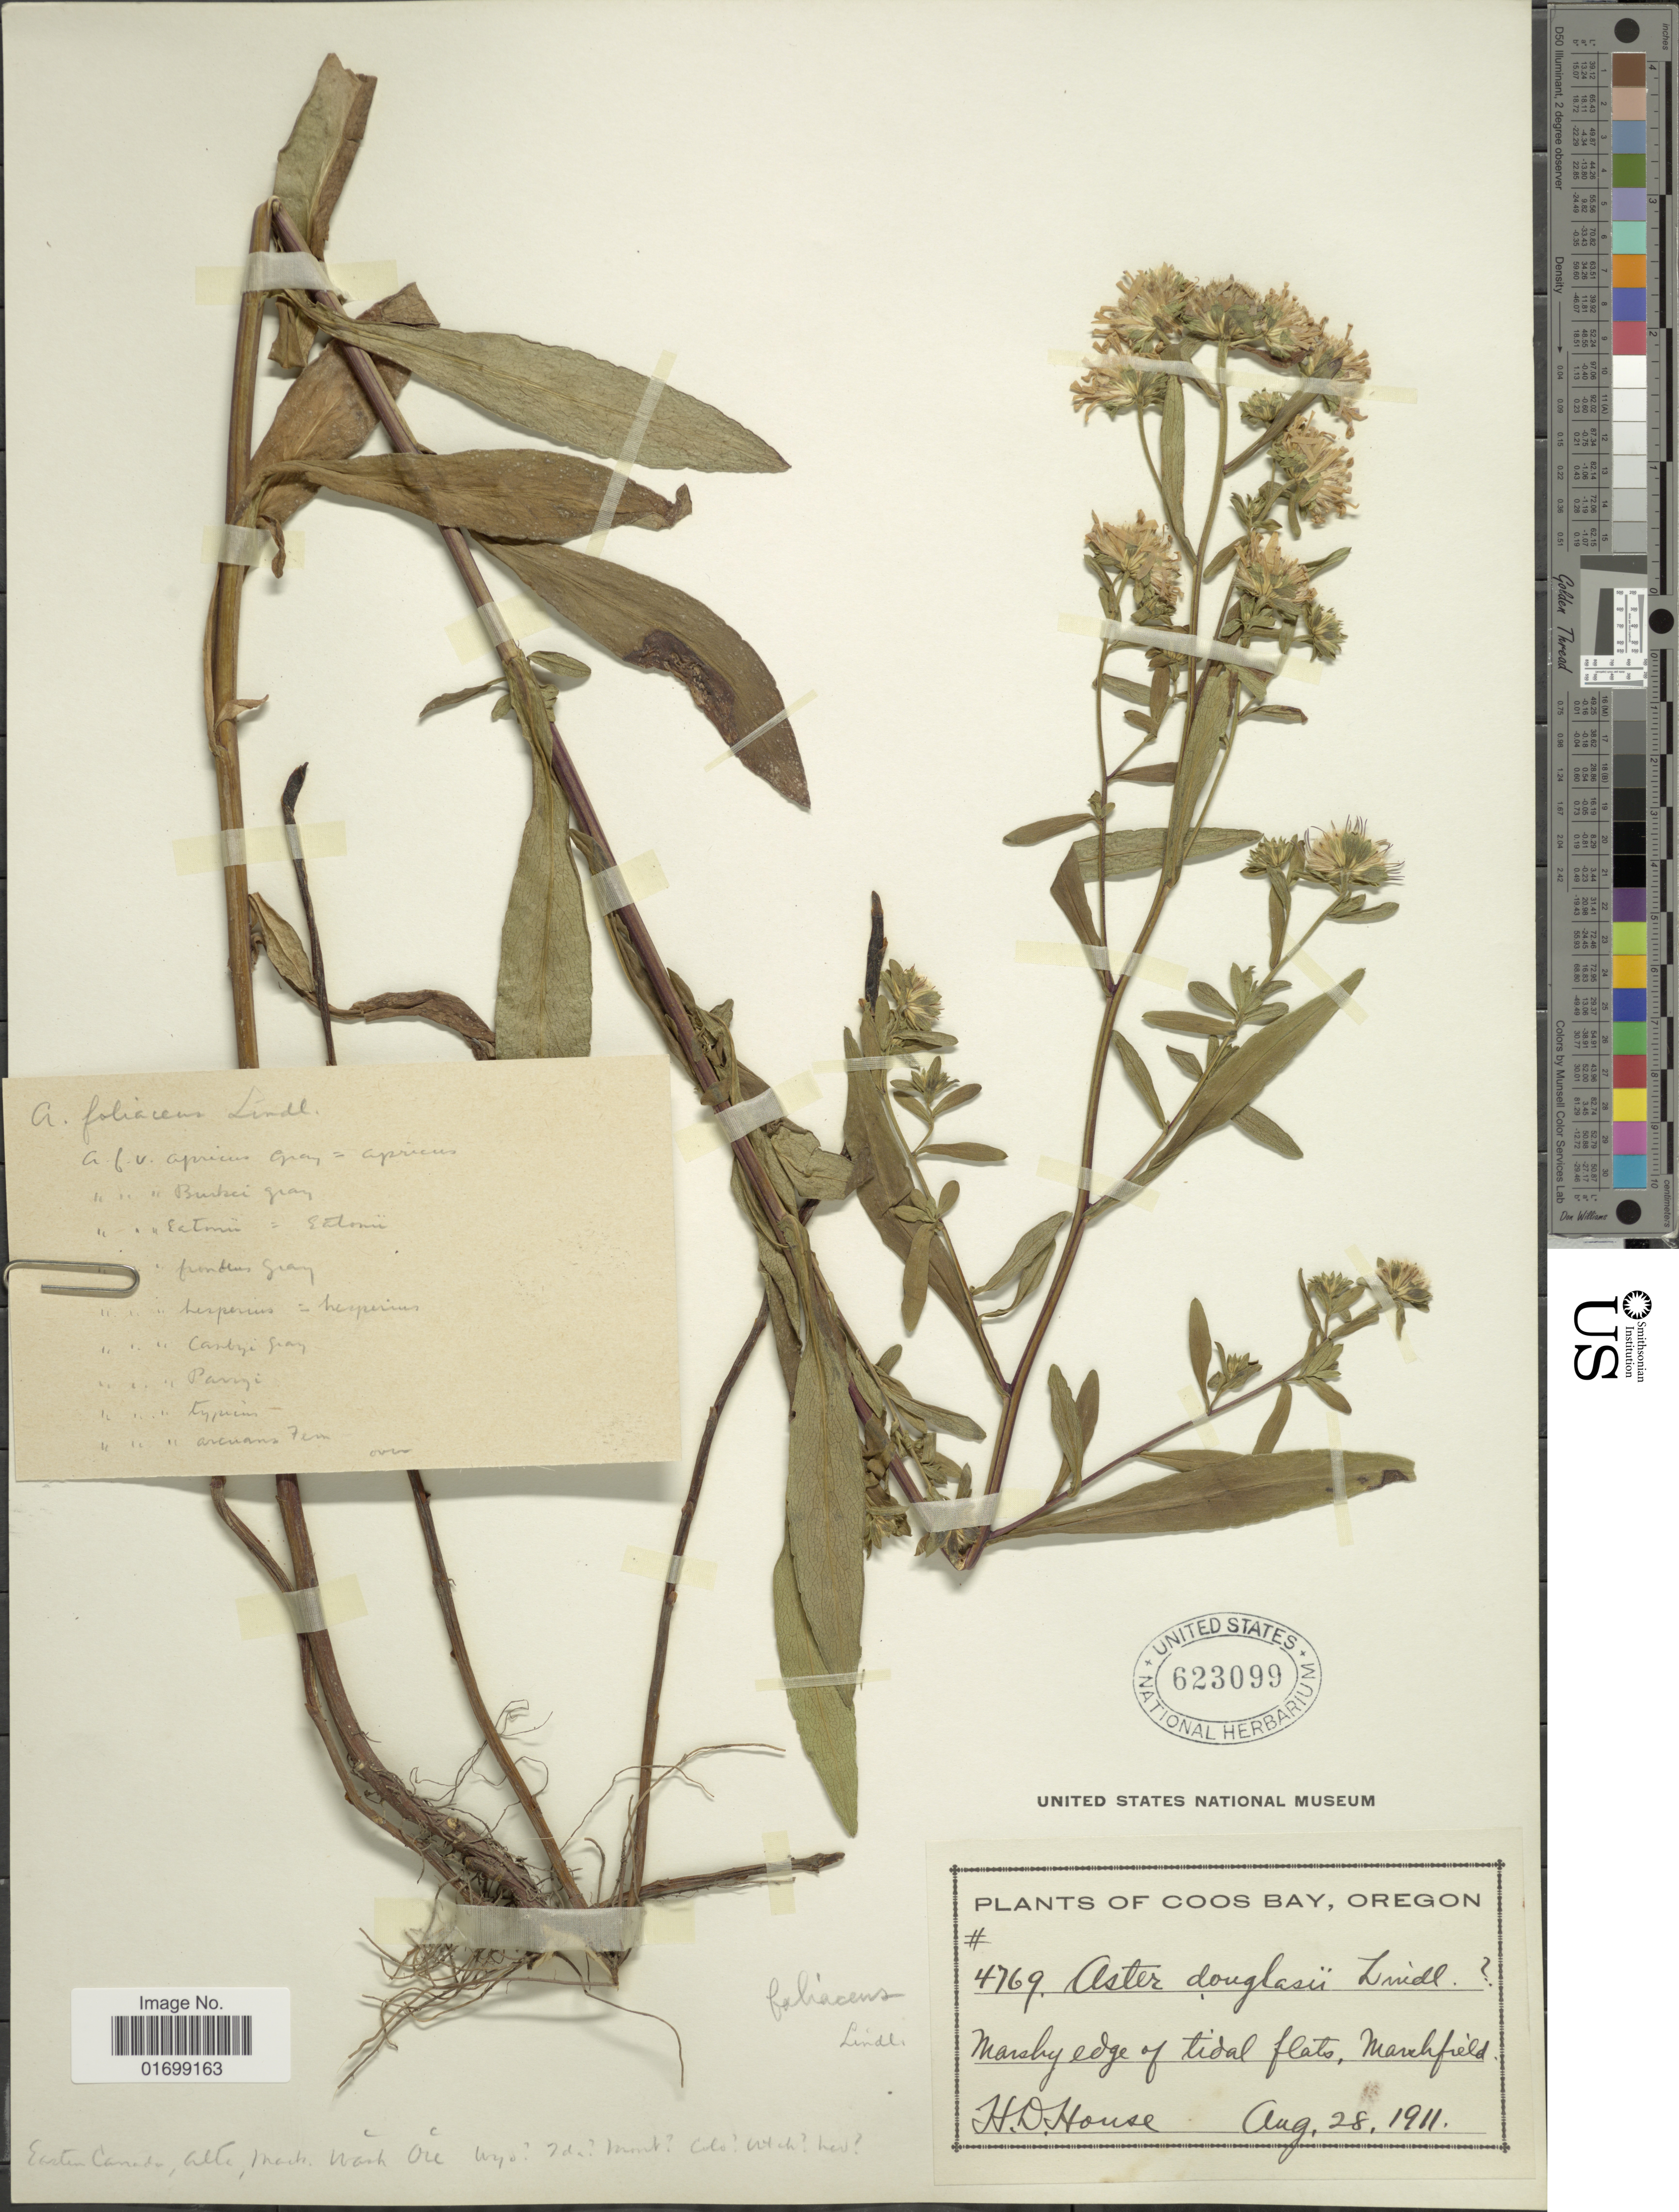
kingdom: Plantae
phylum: Tracheophyta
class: Magnoliopsida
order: Asterales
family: Asteraceae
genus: Symphyotrichum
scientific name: Symphyotrichum foliaceum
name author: (Lindl. ex DC.) G.L. Nesom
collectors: H. D. House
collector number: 4769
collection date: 1911-08-28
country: United States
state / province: Oregon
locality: Coos Bay, Marshy edge of tidal flats, Marsh fields.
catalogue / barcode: US 623099